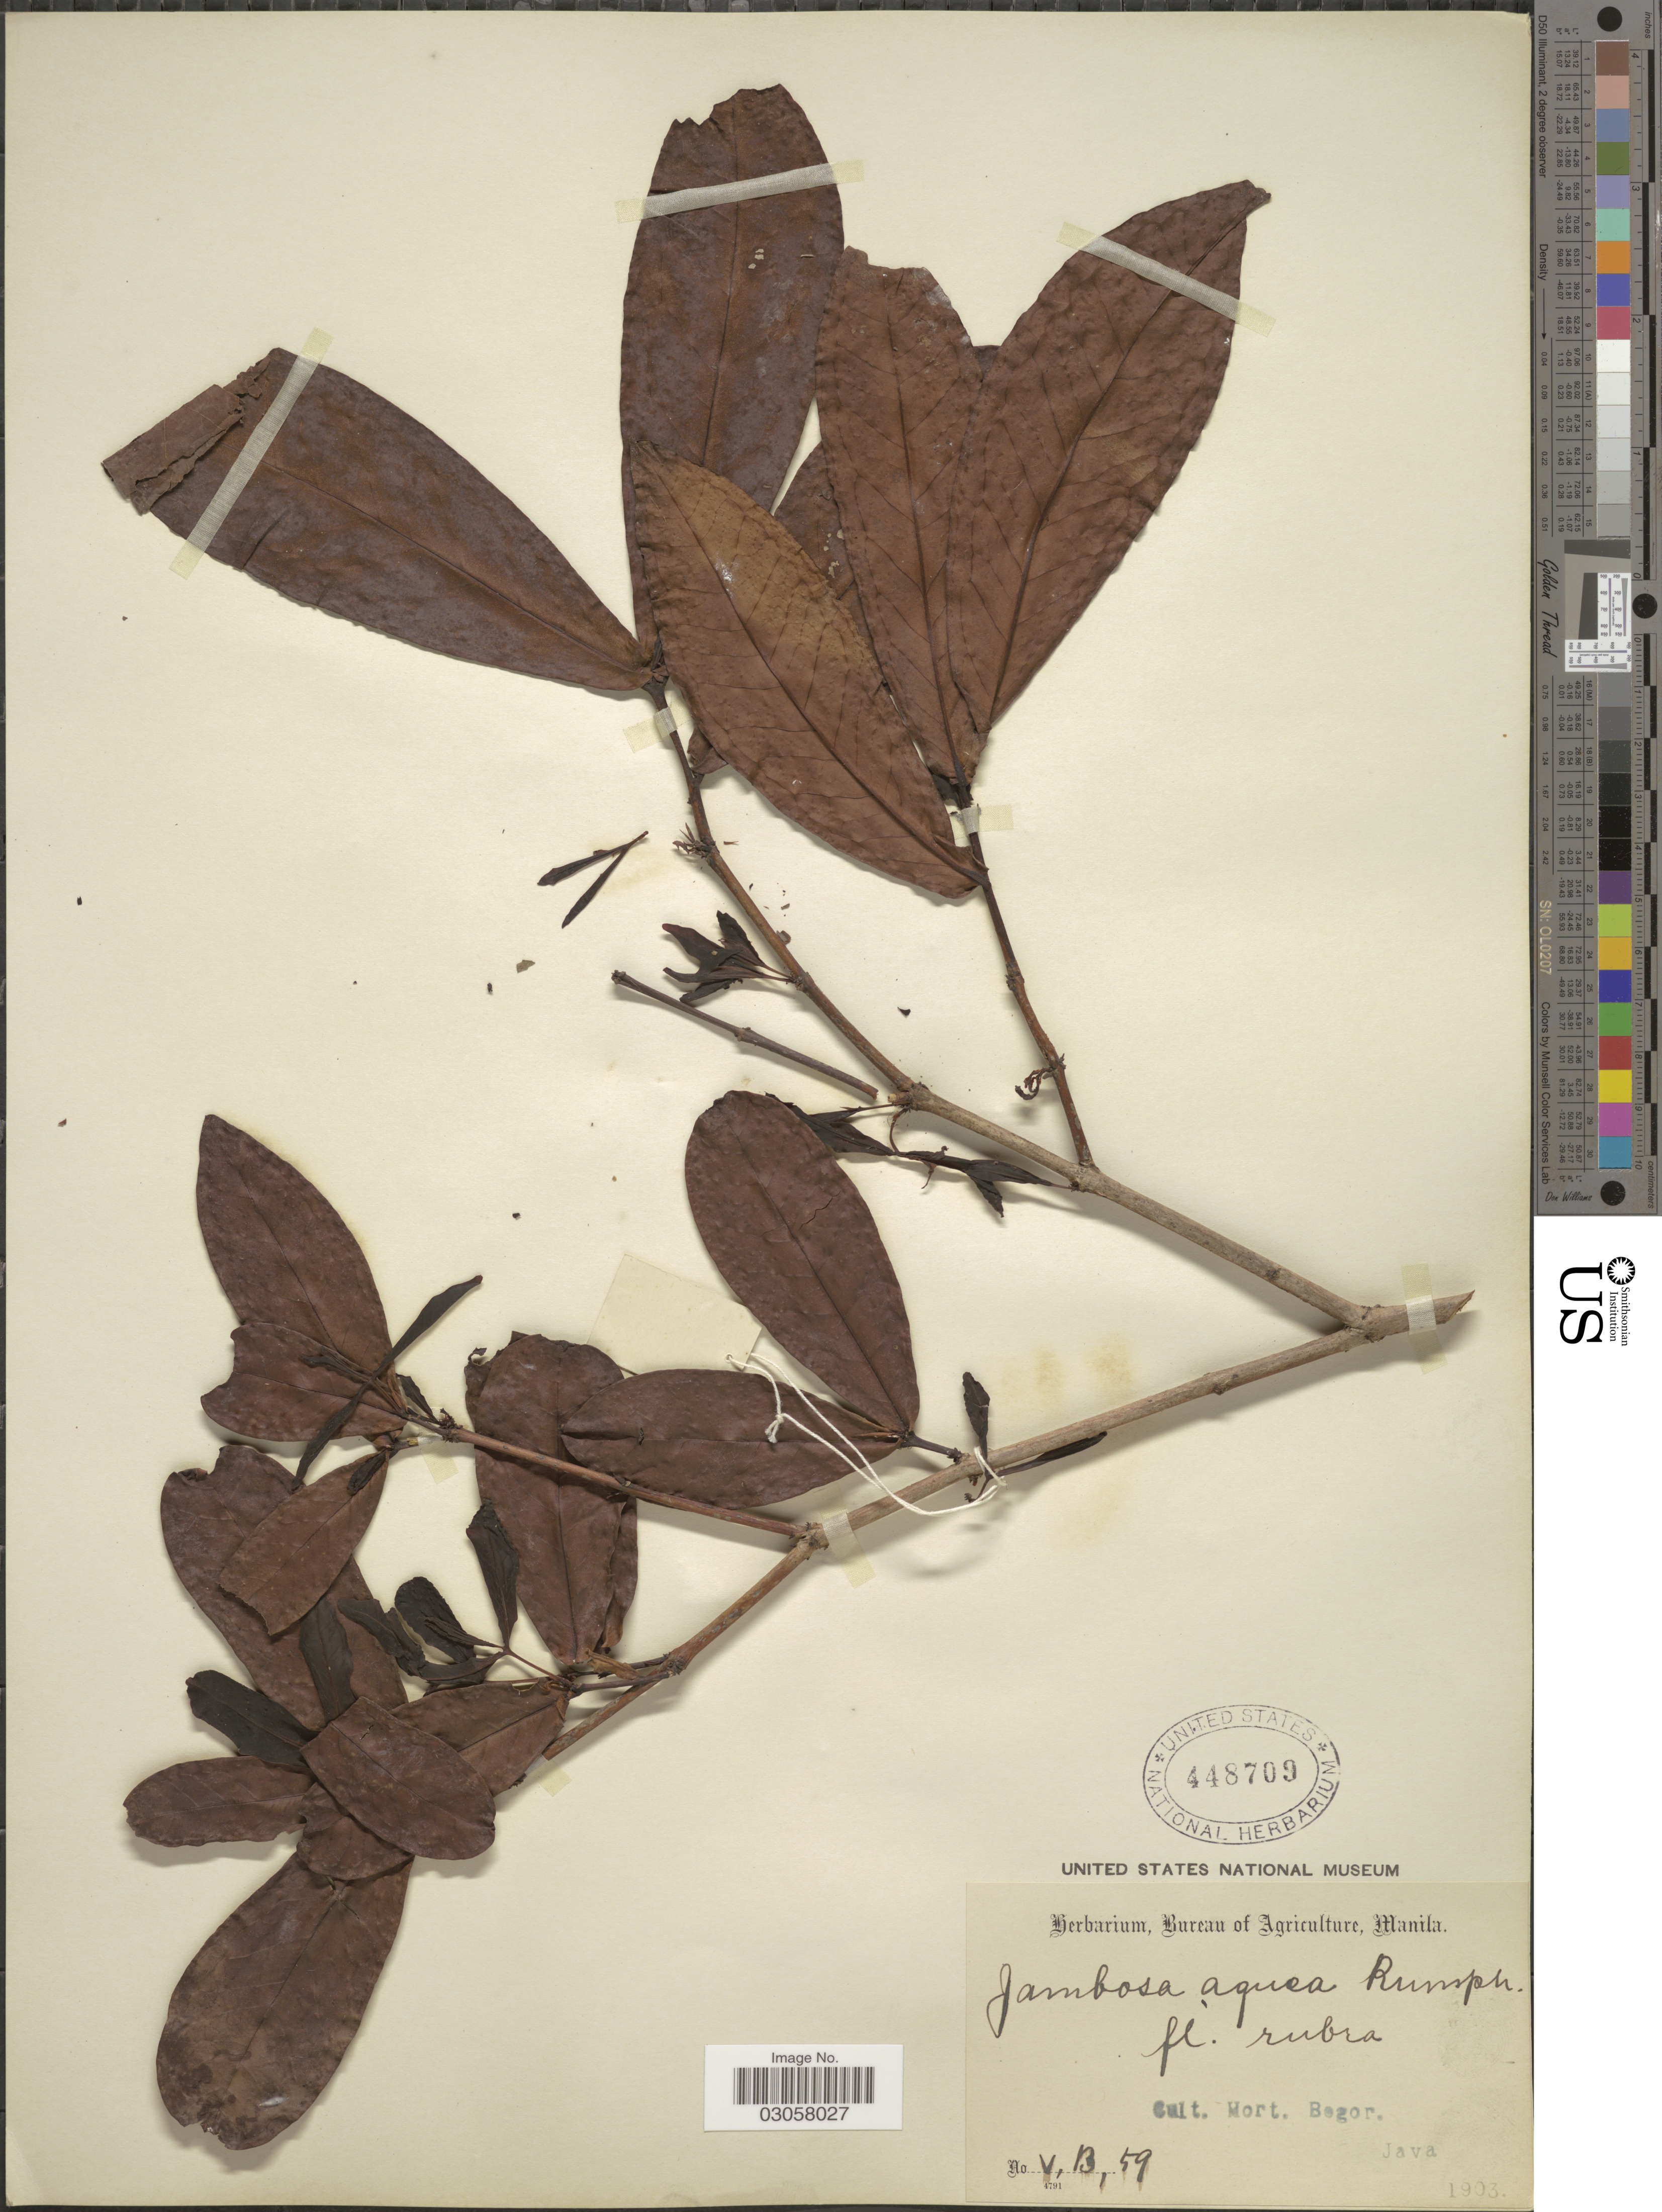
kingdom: Plantae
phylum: Tracheophyta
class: Magnoliopsida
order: Myrtales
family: Myrtaceae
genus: Syzygium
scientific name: Syzygium aqueum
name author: (Burm. f.) Altson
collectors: ex Herb. Bur. Agric. Manila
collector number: V,B,59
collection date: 1903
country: Indonesia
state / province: Java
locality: Cult. Hort. Bogor.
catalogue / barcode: US 448709